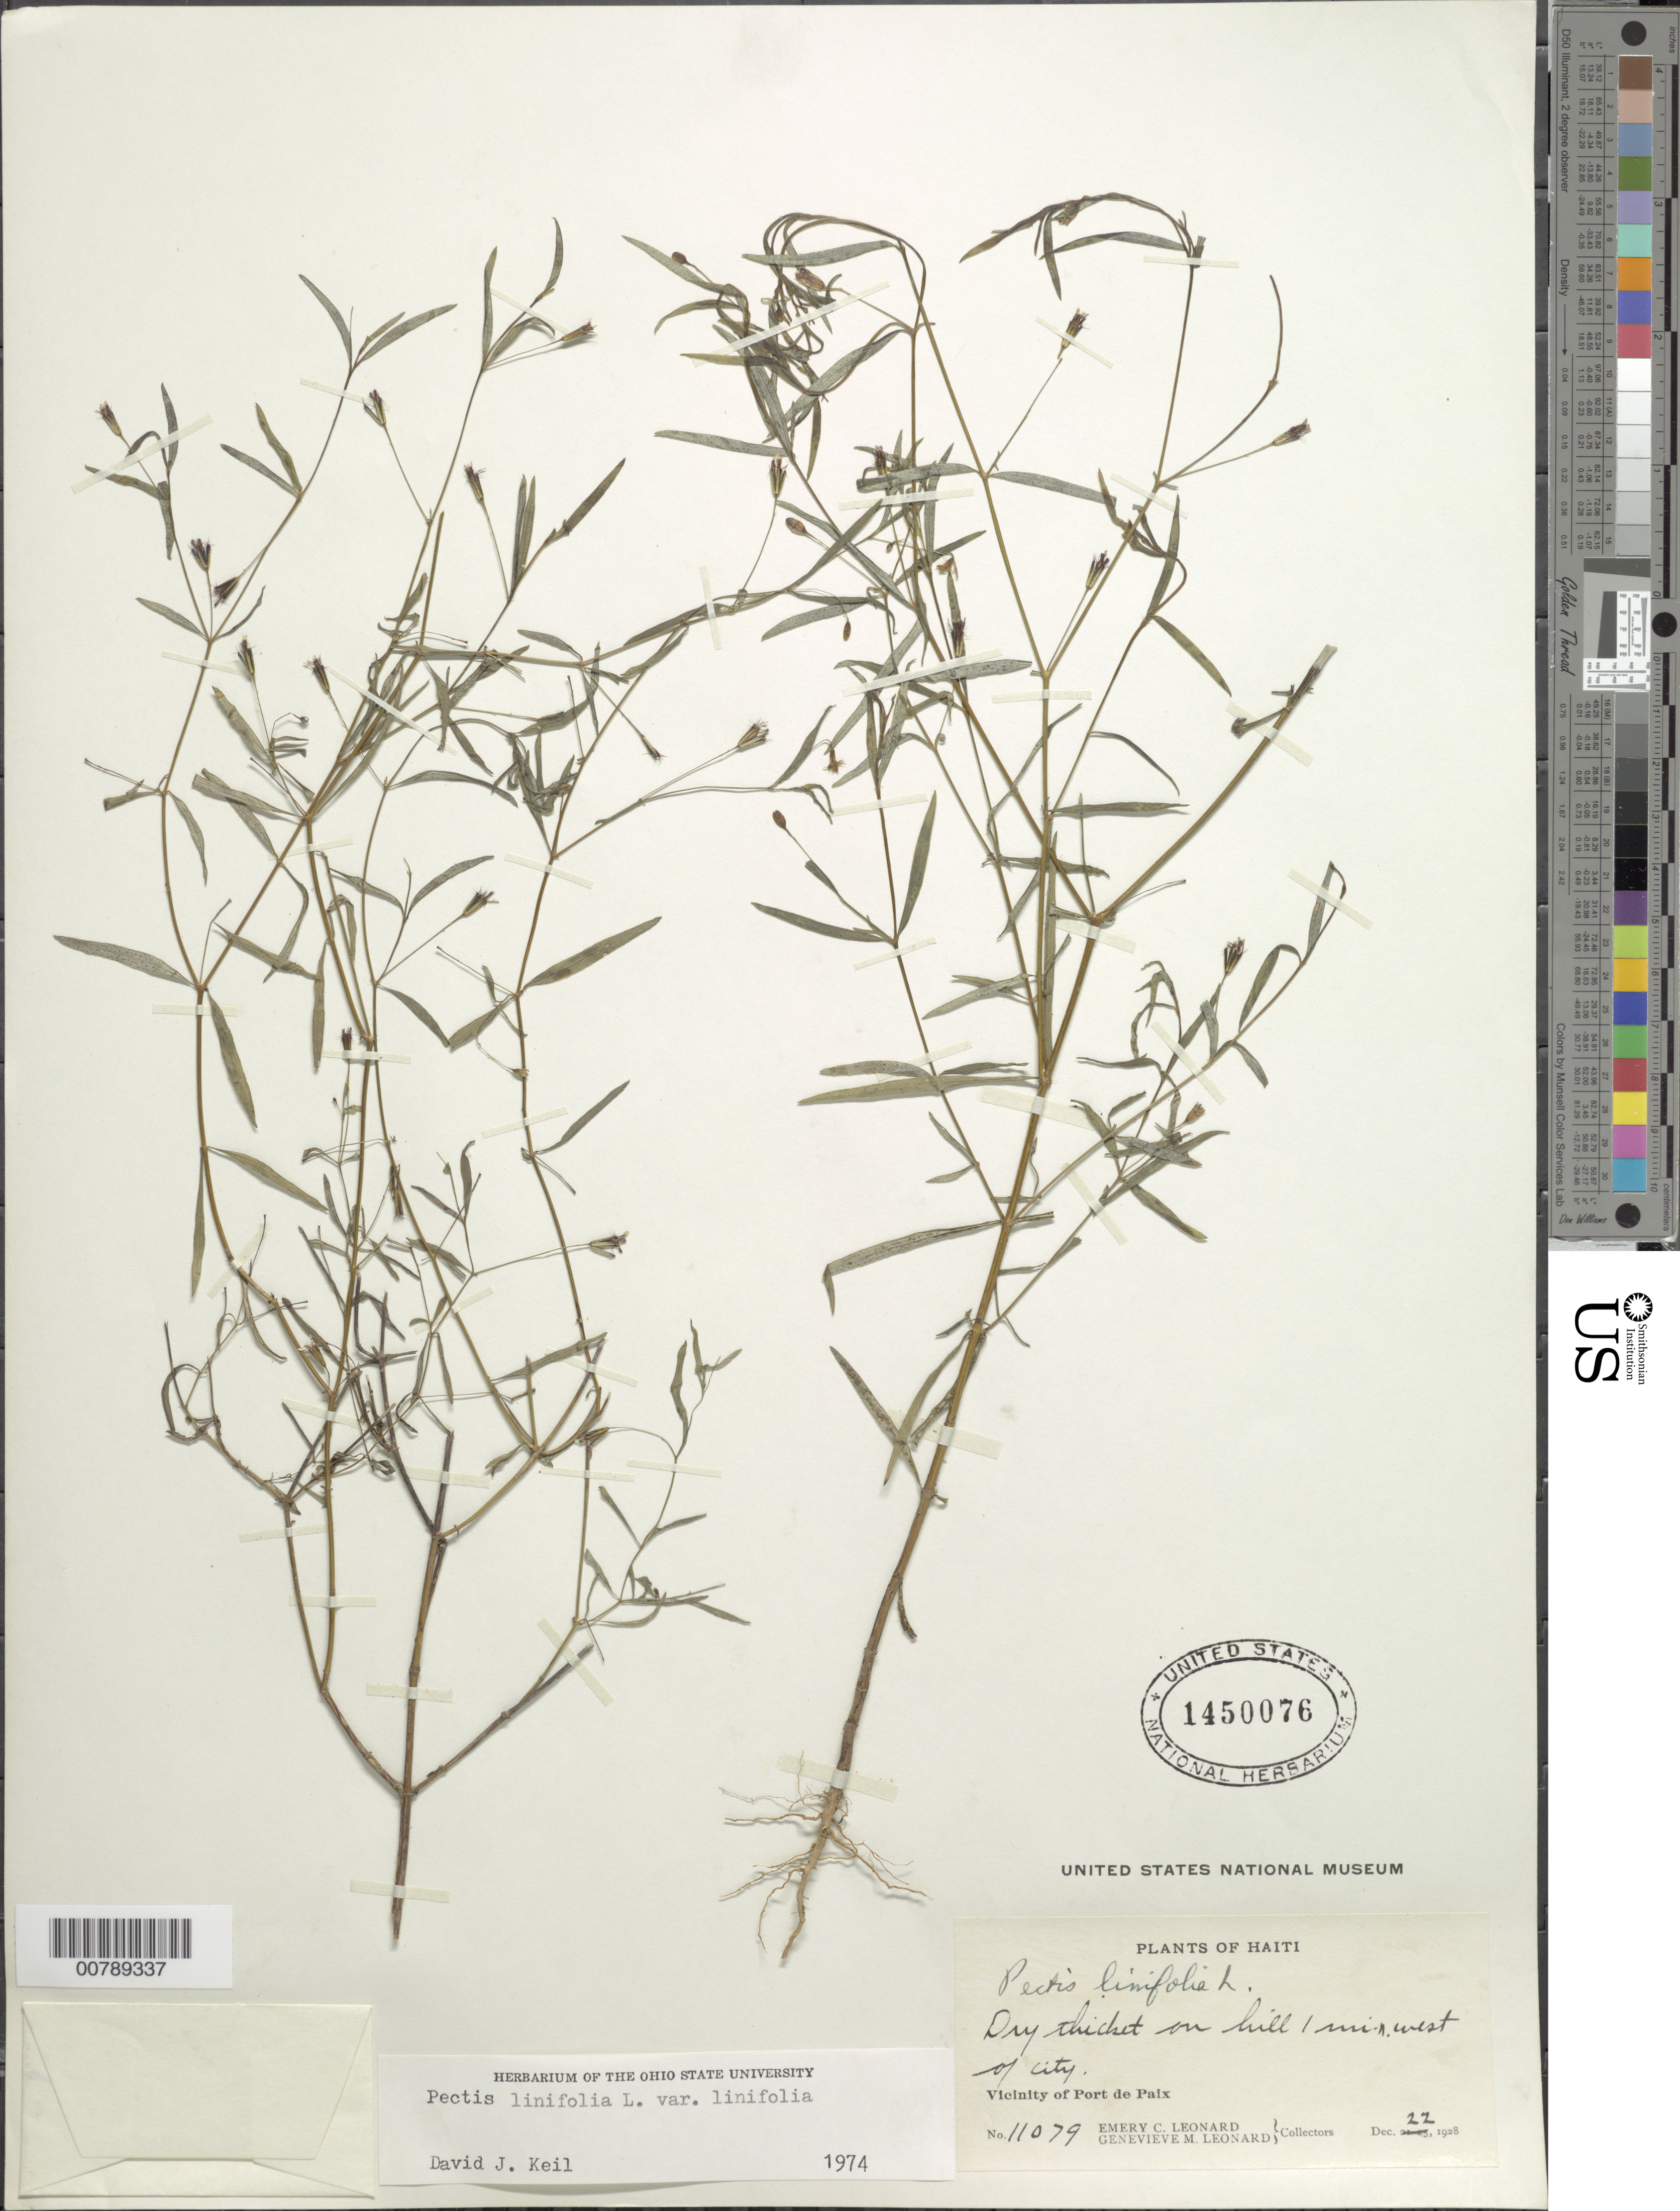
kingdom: Plantae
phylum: Tracheophyta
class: Magnoliopsida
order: Asterales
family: Asteraceae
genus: Pectis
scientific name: Pectis linifolia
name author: L.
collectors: E. C. Leonard & G. M. Leonard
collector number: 11079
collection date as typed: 22 Dec 1928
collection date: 1928-12-22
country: Haiti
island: Hispaniola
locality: Vicinity of Port de Paix. Dry thicket on hill, 1 mi northwest of city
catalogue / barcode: US 1450076